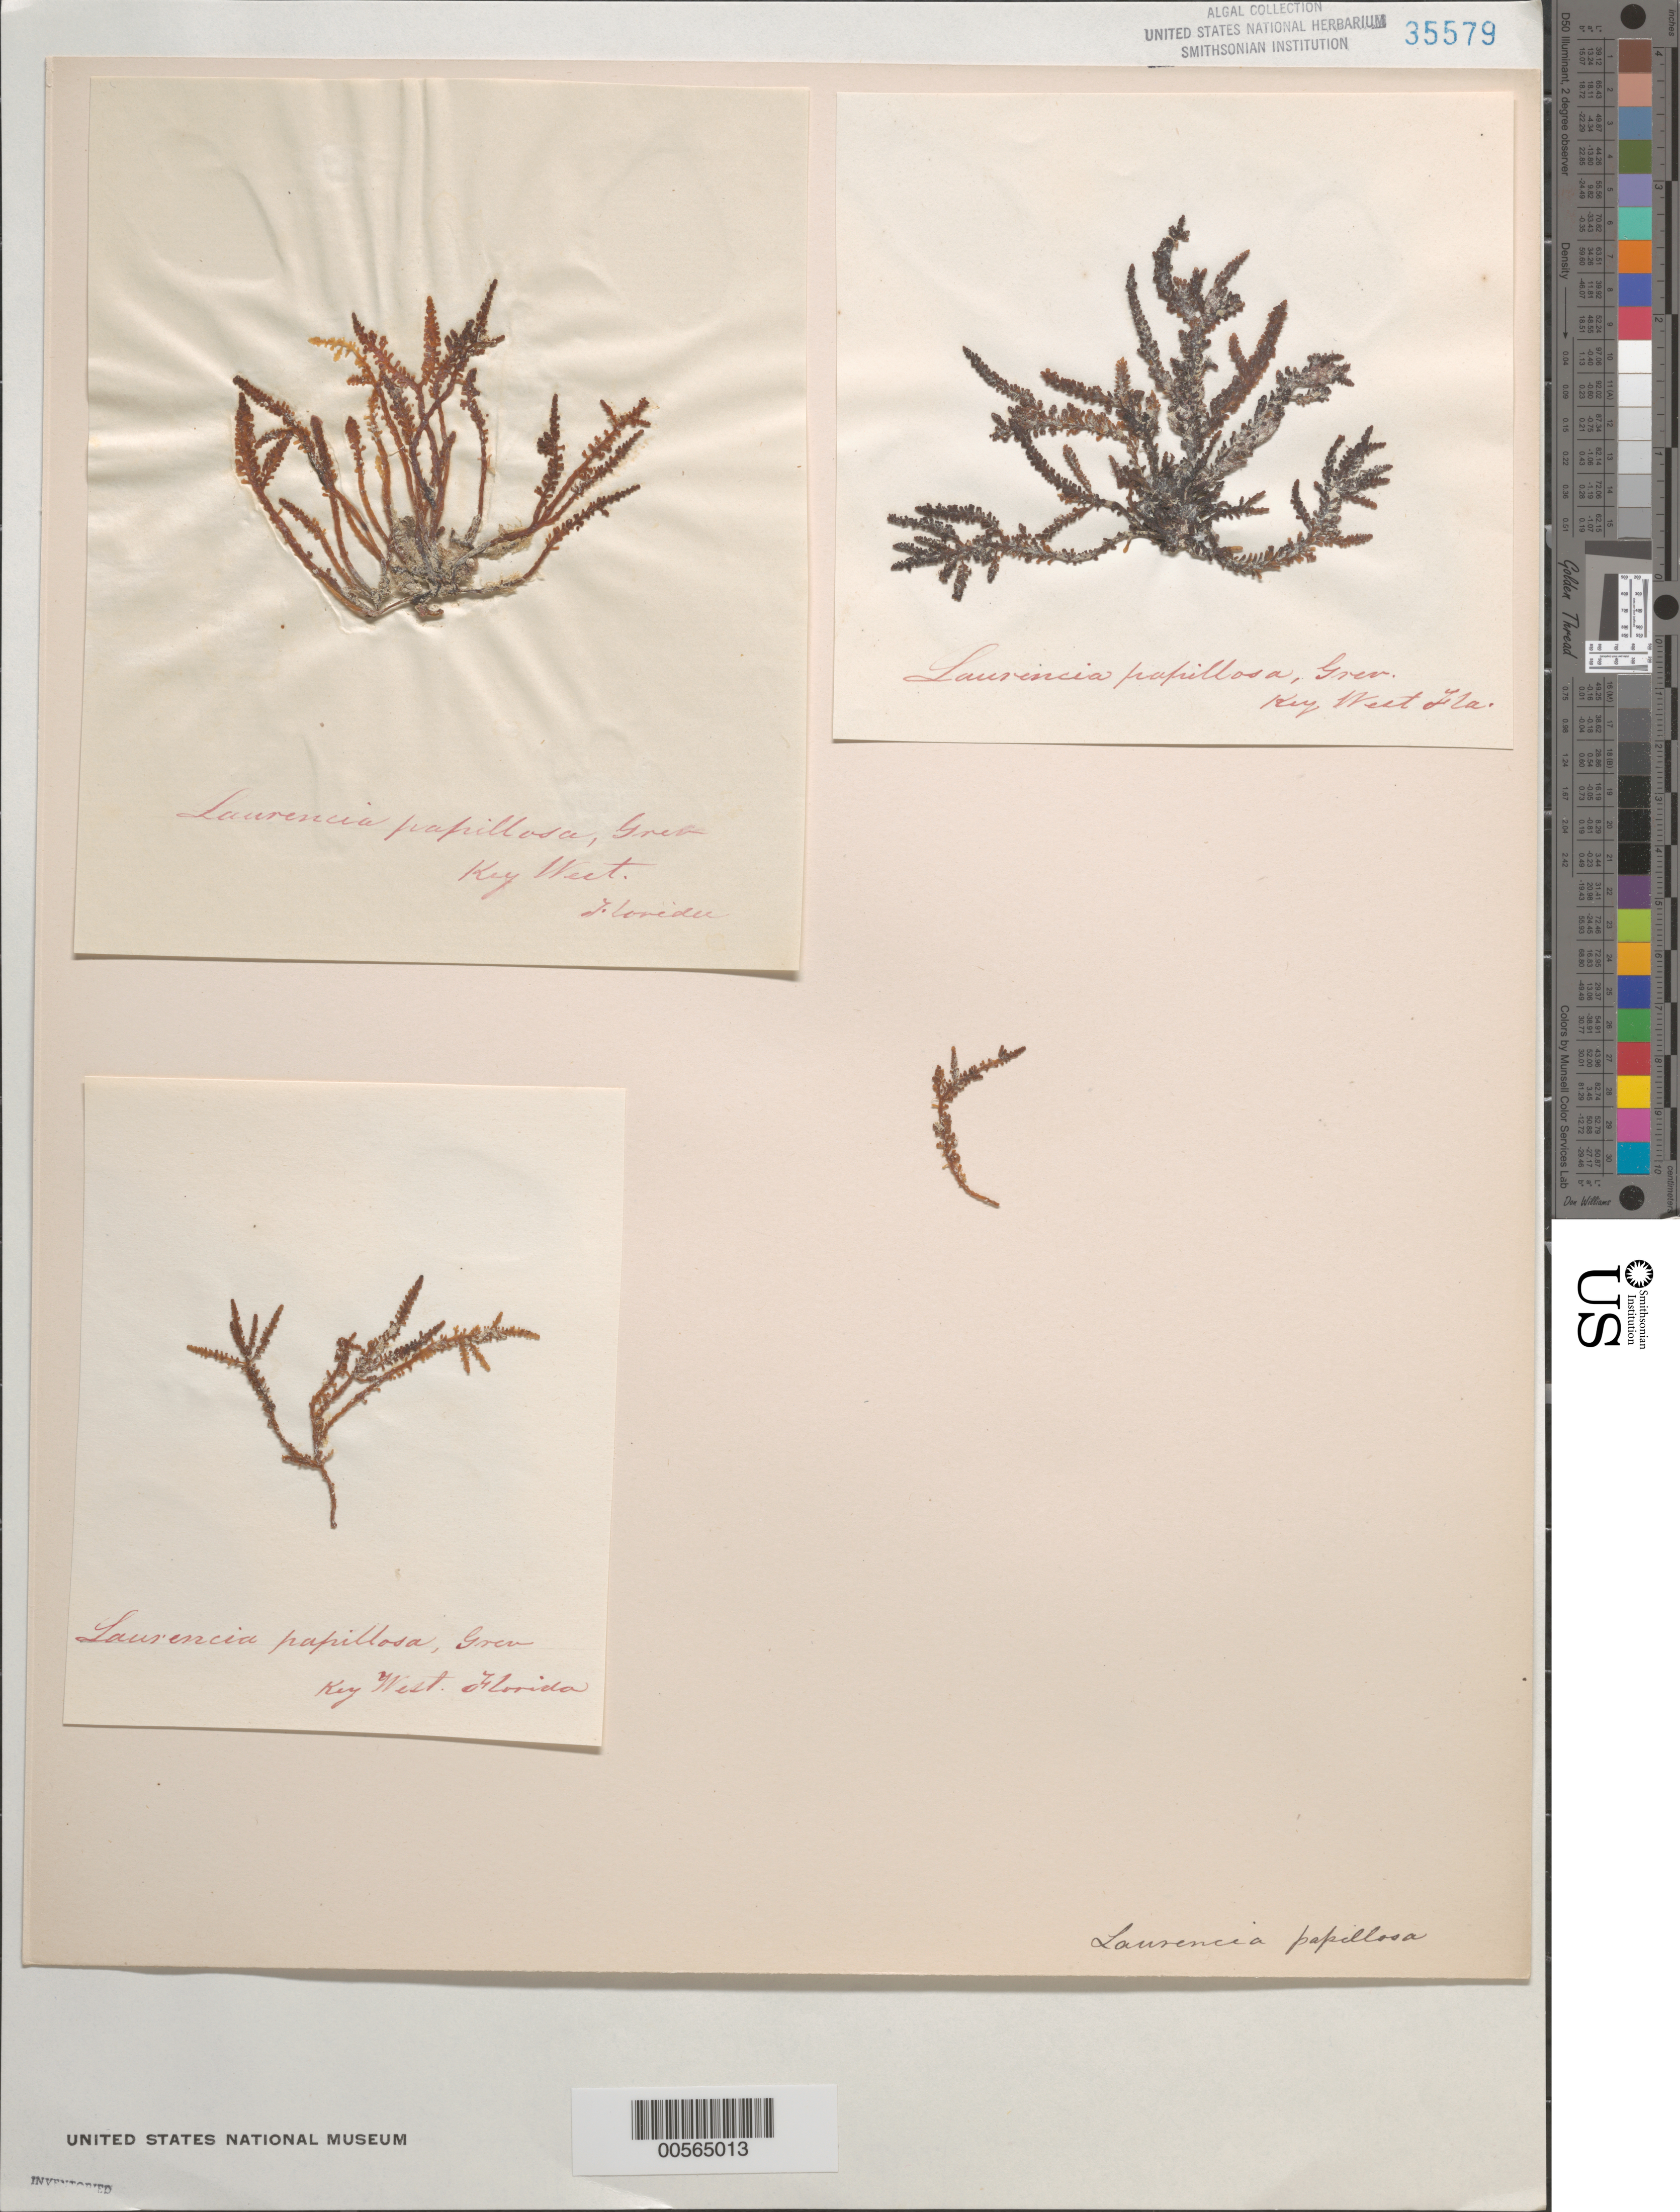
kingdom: Plantae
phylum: Rhodophyta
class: Florideophyceae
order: Ceramiales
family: Rhodomelaceae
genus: Palisada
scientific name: Palisada perforata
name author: (Bory) K.W. Nam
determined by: Algae name updating Project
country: United States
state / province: Florida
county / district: Monroe County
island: Key West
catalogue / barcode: US 35579